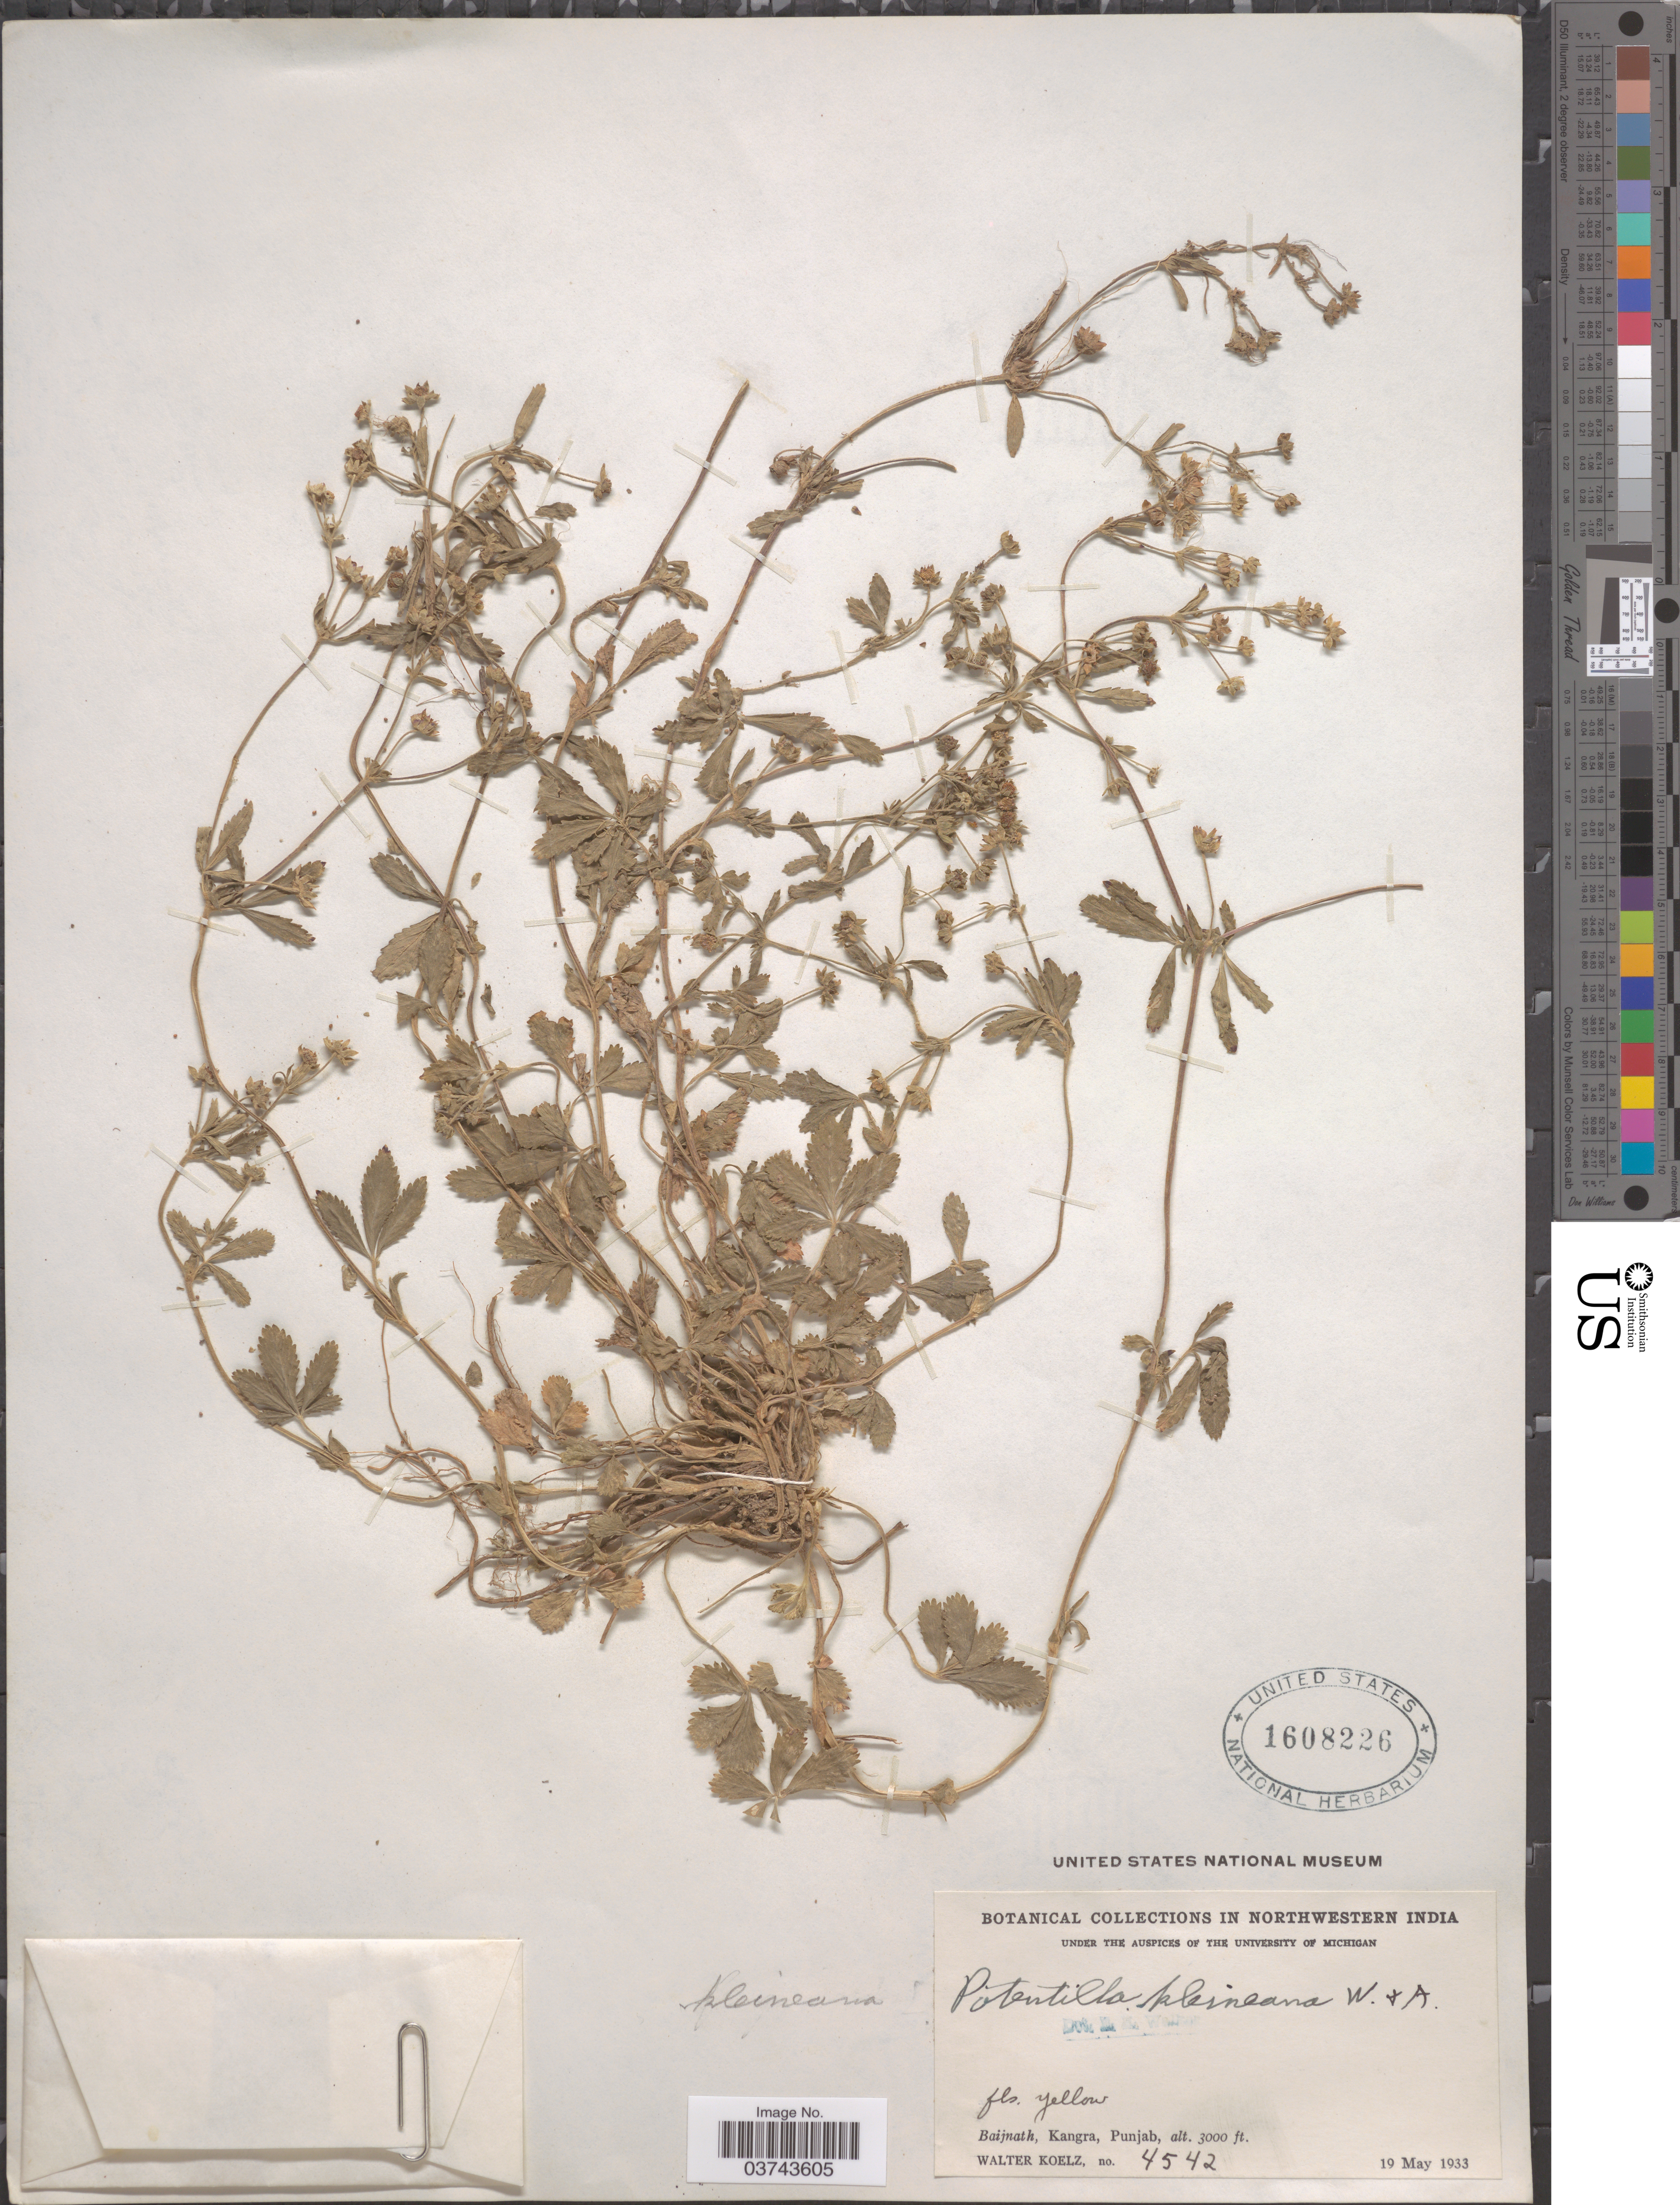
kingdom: Plantae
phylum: Tracheophyta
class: Magnoliopsida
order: Rosales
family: Rosaceae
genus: Potentilla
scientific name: Potentilla kleiniana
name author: Wight & Arn.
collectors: W. N. Koelz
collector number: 4542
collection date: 1933-05-19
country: India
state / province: Punjab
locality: Northwestern India. Baijnath, Kangra.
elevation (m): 914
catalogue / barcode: US 1608226